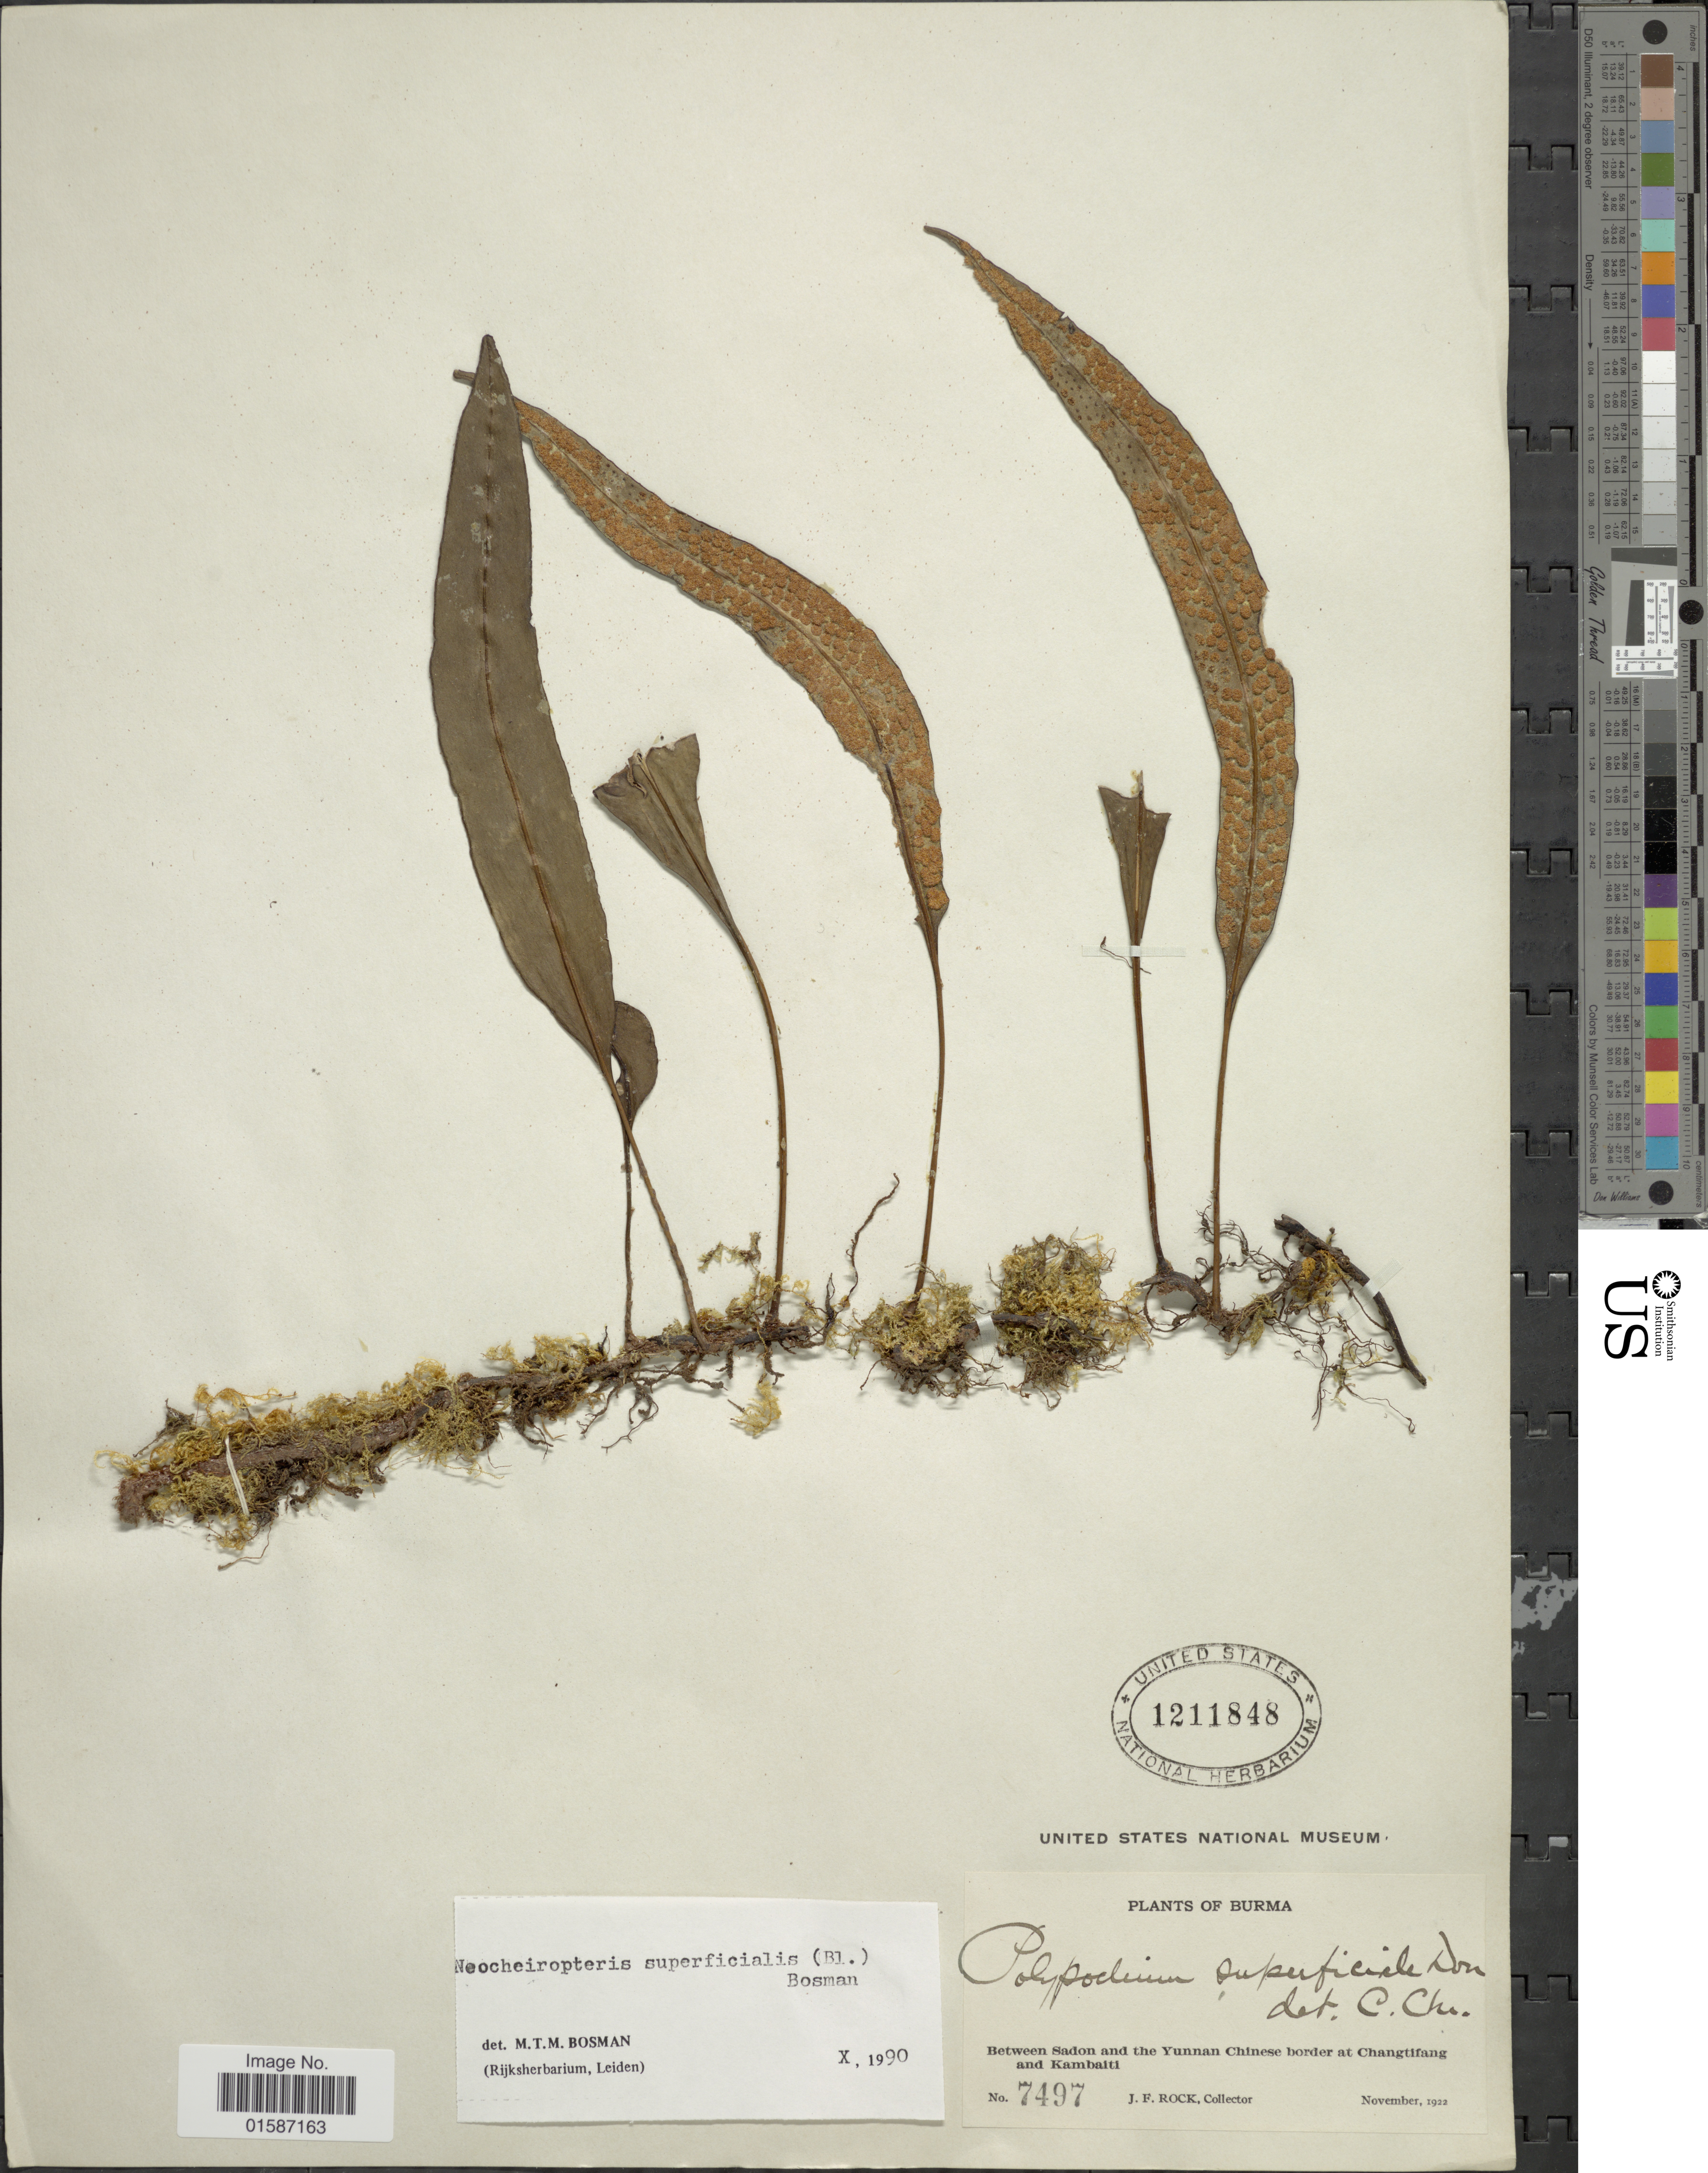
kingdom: Plantae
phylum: Tracheophyta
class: Polypodiopsida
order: Polypodiales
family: Polypodiaceae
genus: Lepidomicrosorium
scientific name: Lepidomicrosorium superficiale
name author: (Blume) Li S. Wang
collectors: J. Rock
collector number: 7497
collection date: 1922-11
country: Myanmar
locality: Burma, Between Sadon and the Yunnan Chinese border at Changtifang and Kambaiti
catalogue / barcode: US 1211848